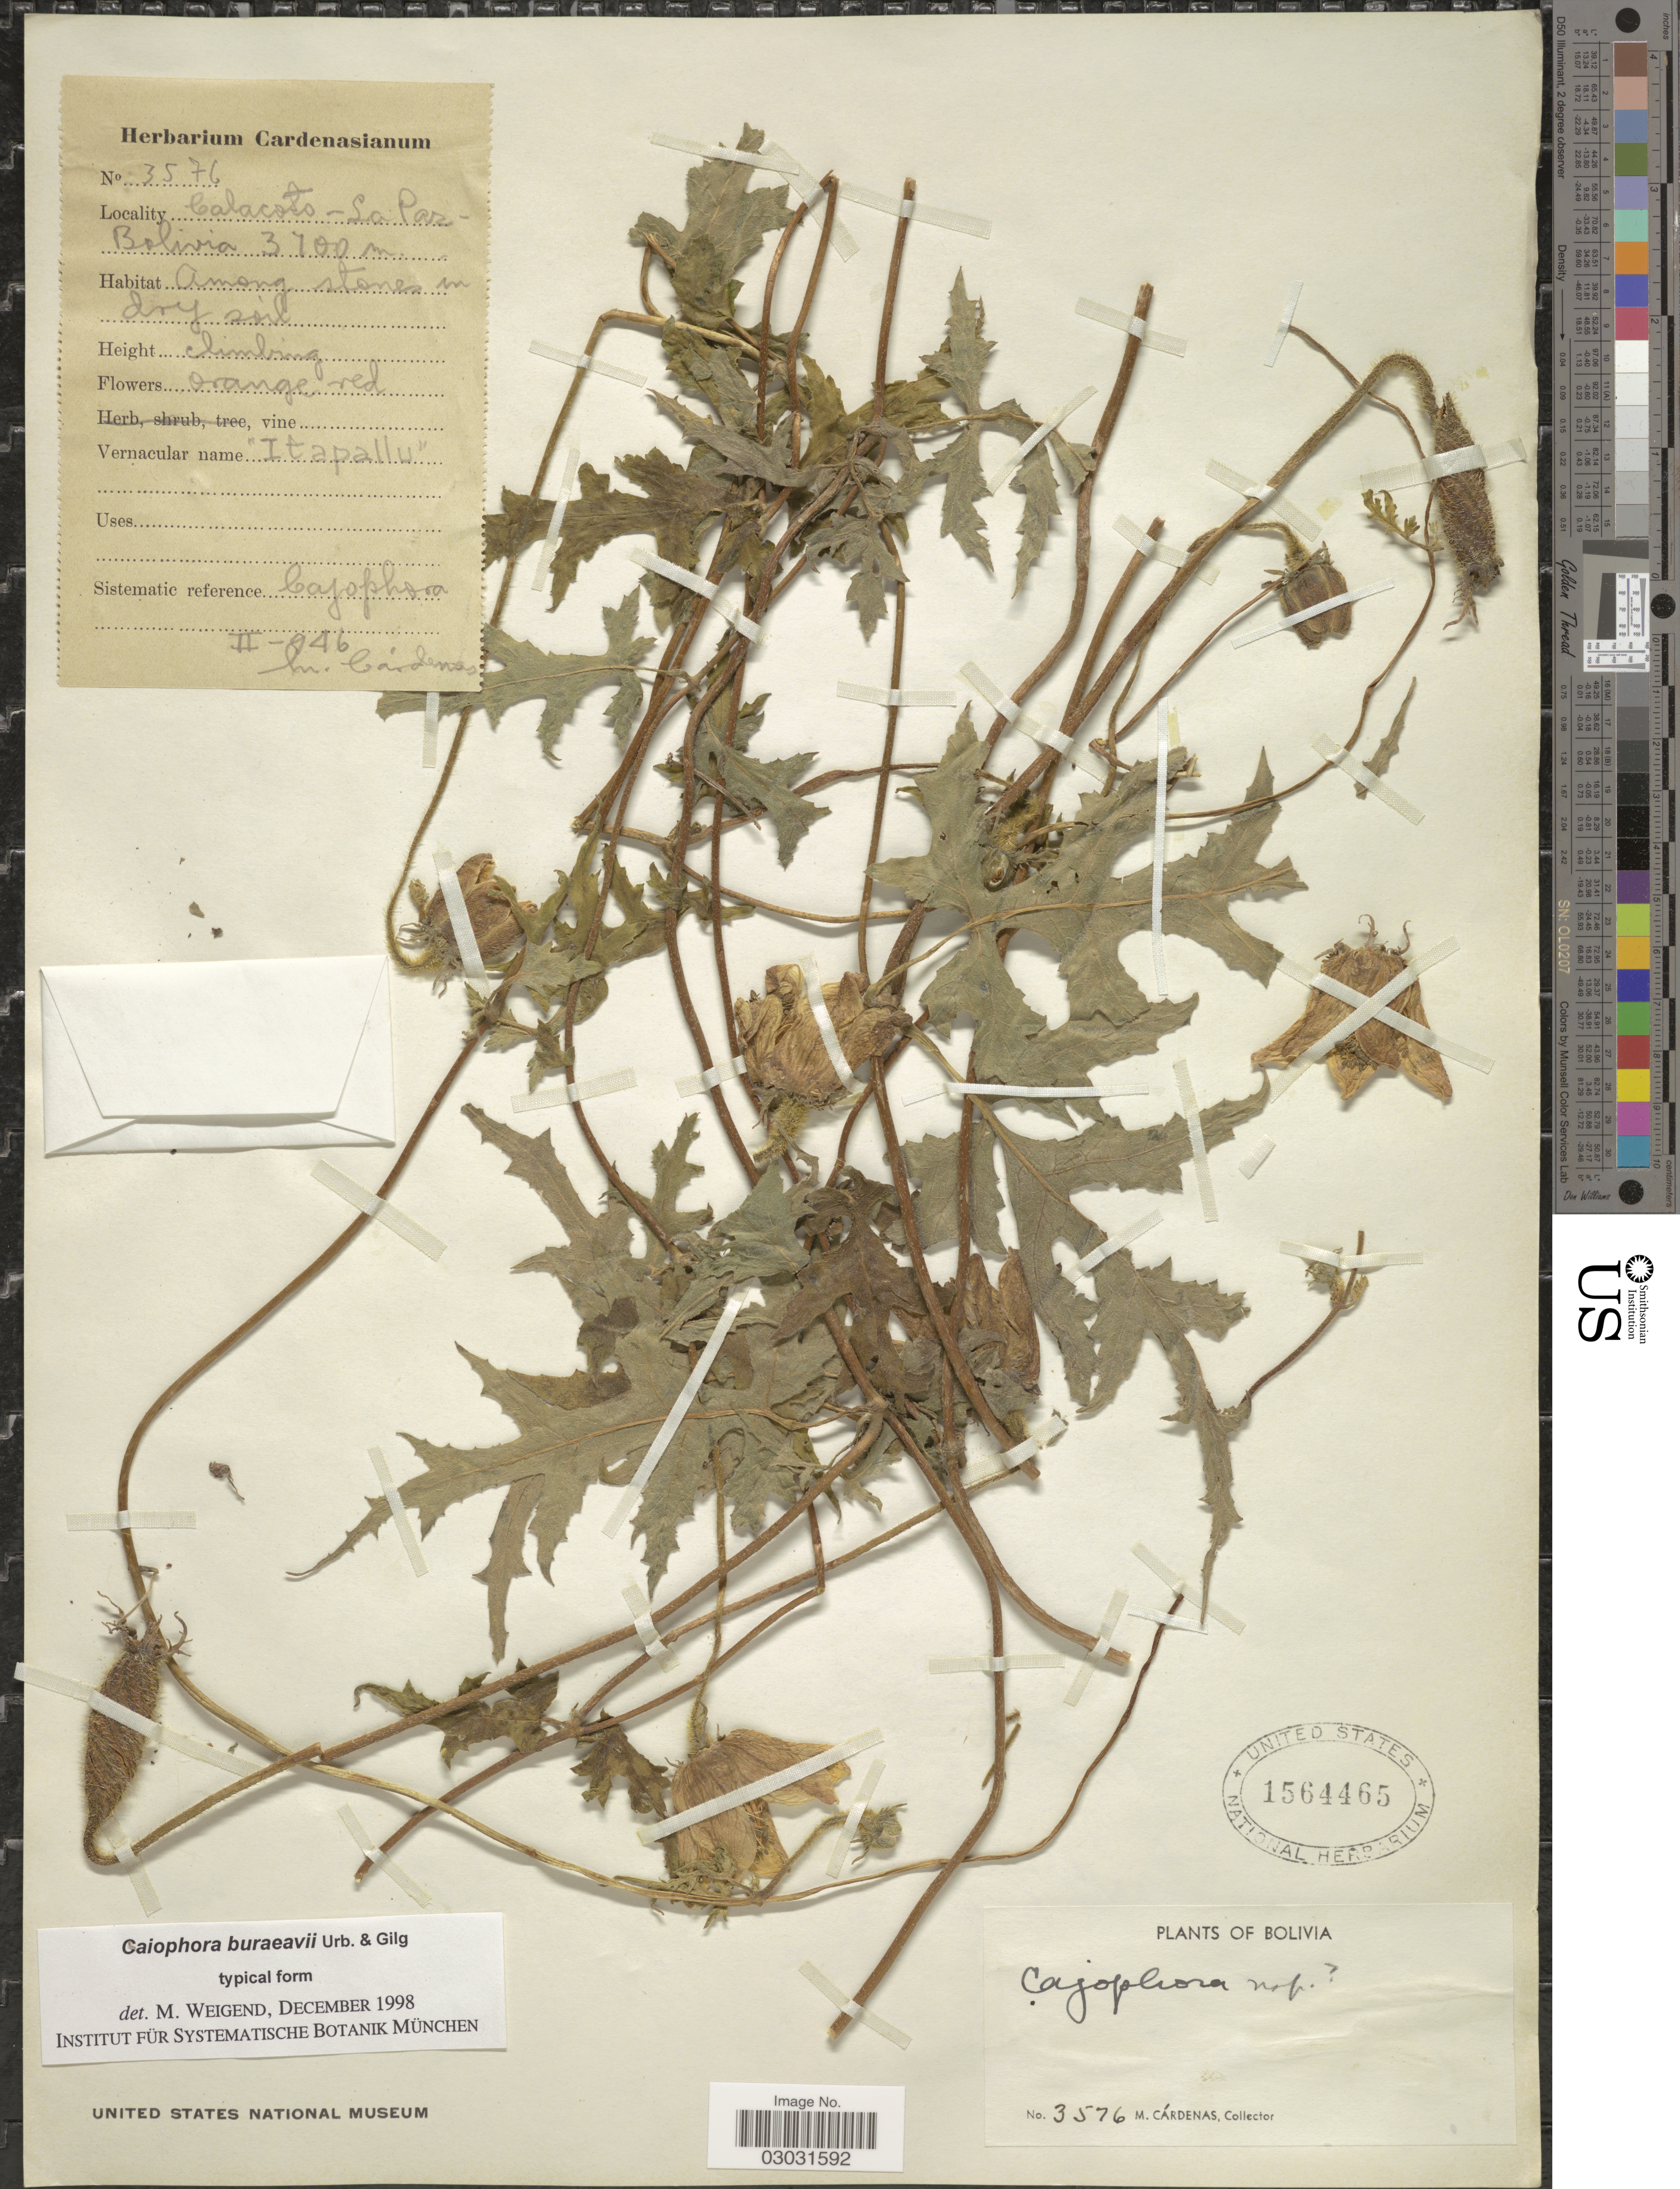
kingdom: Plantae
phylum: Tracheophyta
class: Magnoliopsida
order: Cornales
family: Loasaceae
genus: Caiophora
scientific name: Caiophora buraeavii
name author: Urb. & Gilg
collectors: M. Cárdenas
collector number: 3576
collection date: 1946-02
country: Bolivia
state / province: La Paz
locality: Calacoto.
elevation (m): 3700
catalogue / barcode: US 1564465